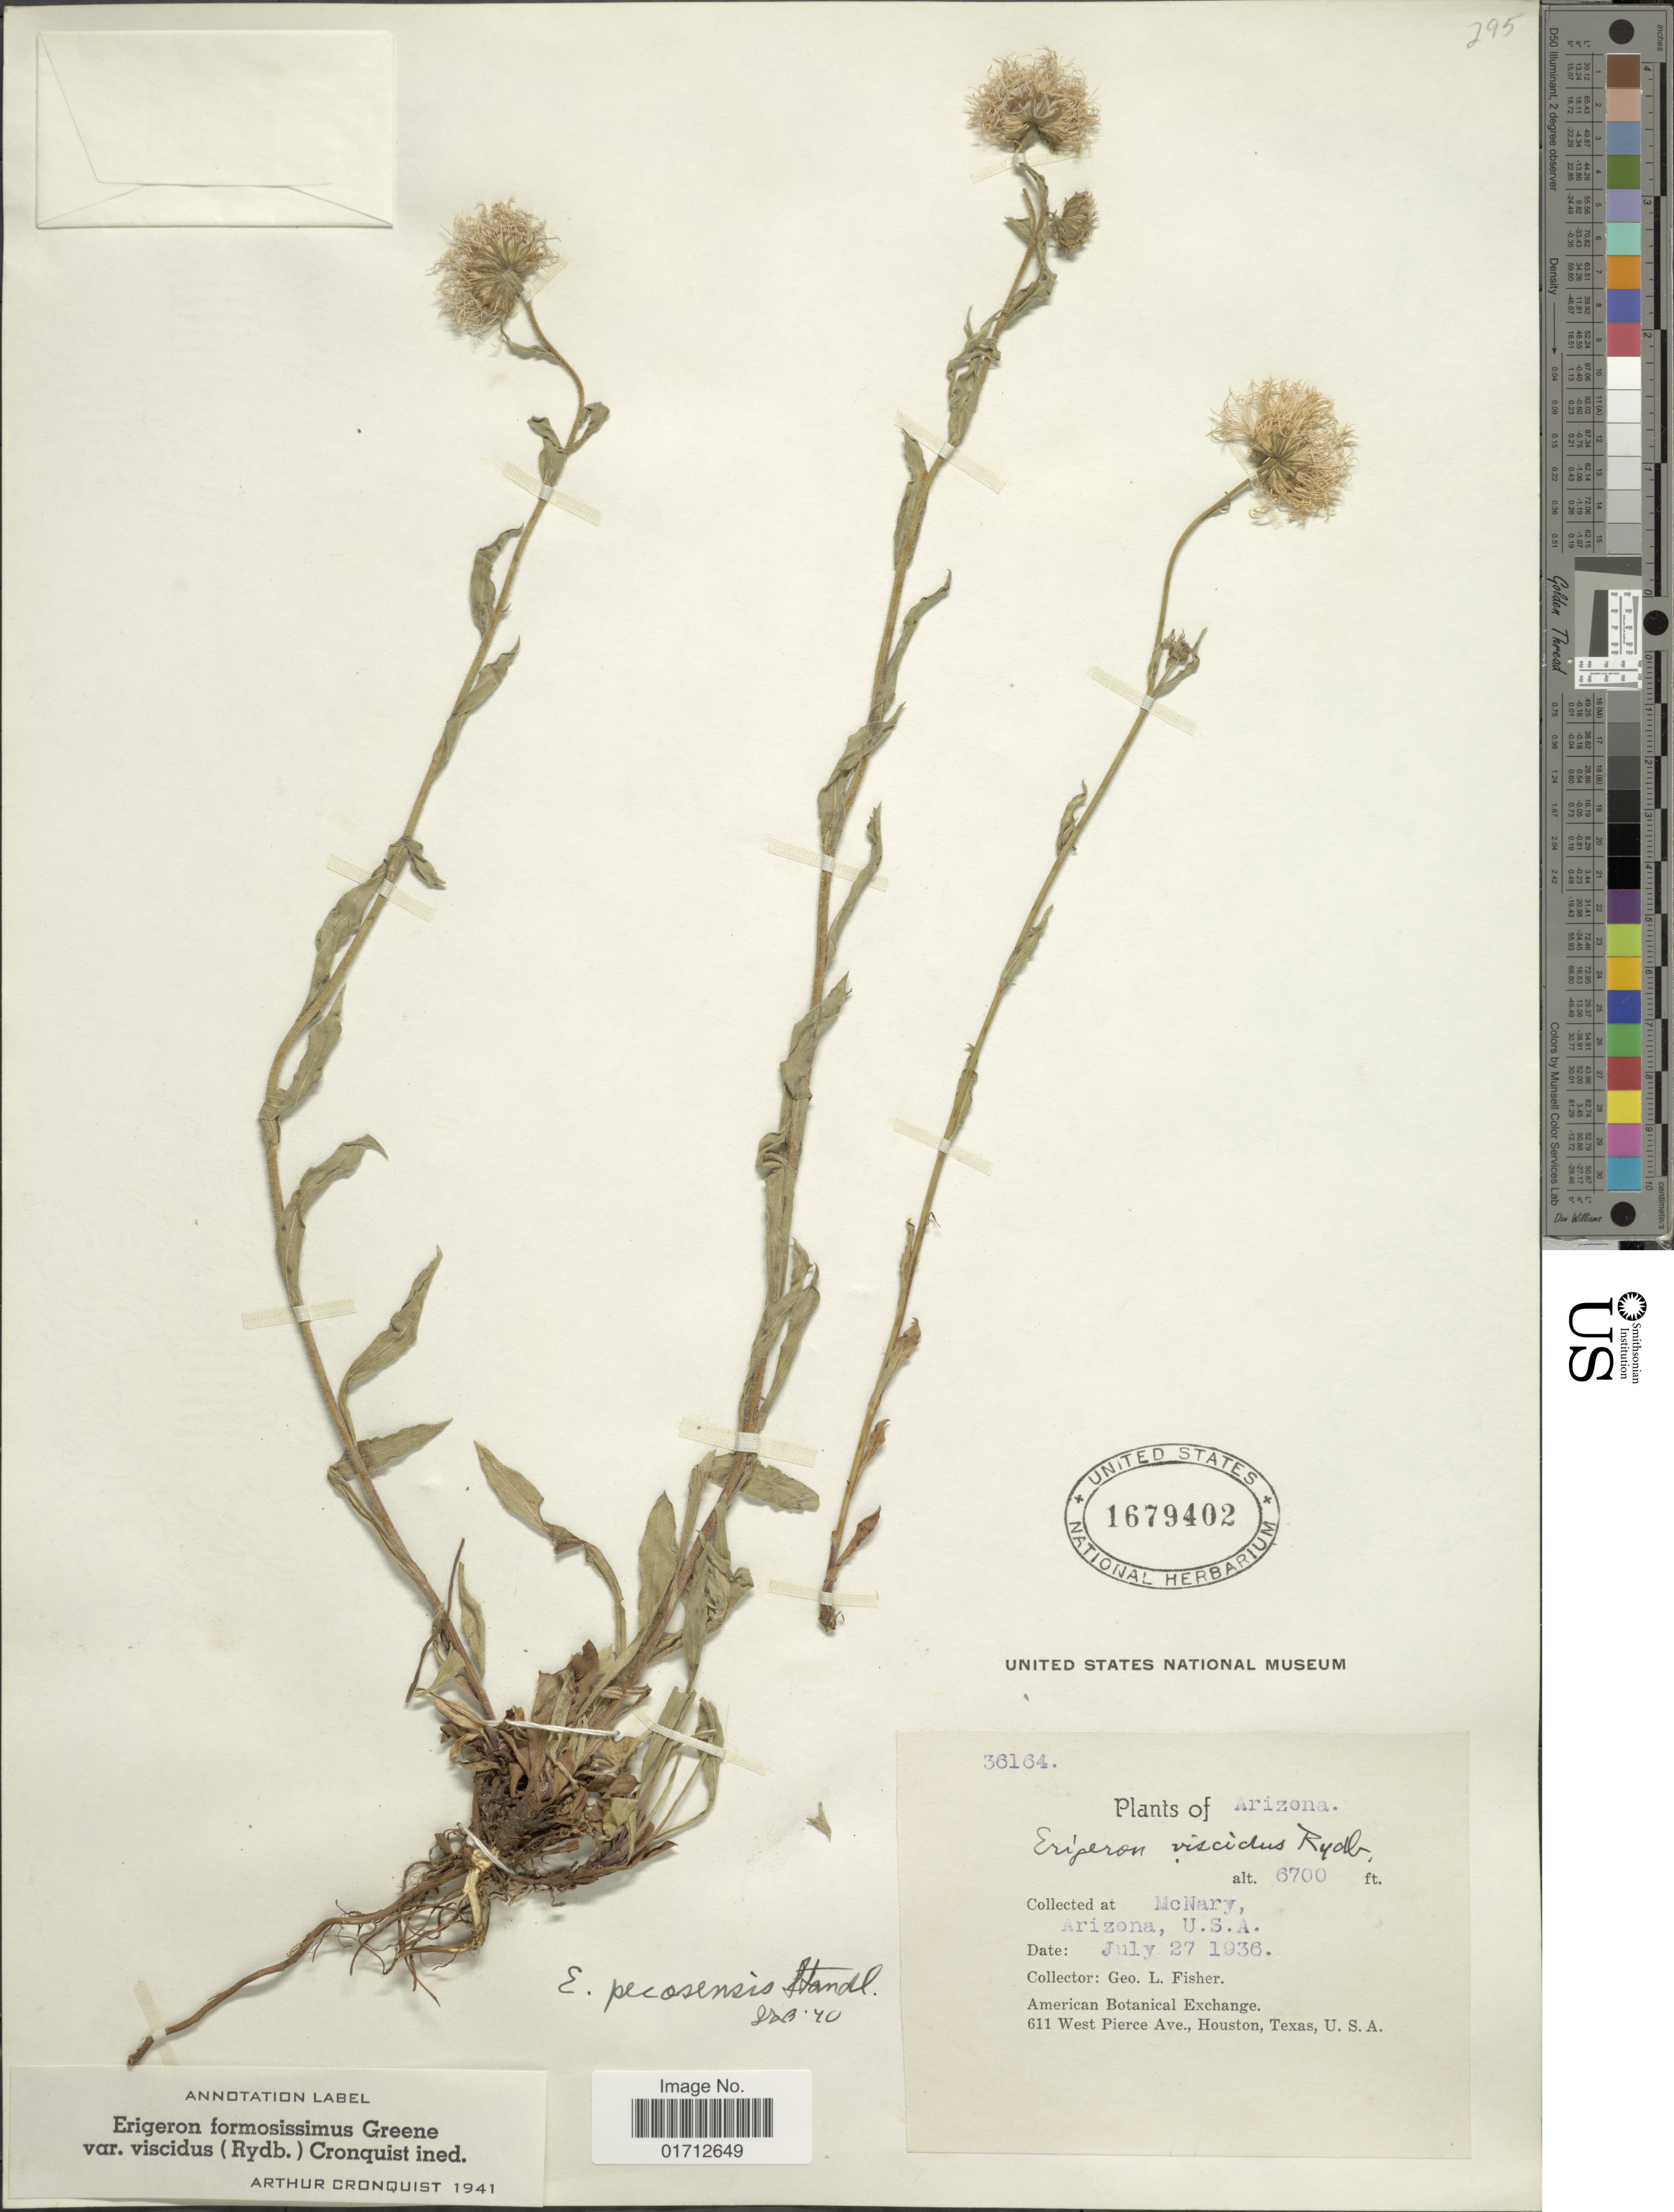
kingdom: Plantae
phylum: Tracheophyta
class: Magnoliopsida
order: Asterales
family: Asteraceae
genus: Erigeron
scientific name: Erigeron formosissimus var. viscidus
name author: (Rydb.) Cronq.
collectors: G. L. Fisher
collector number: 36164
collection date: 1936-07-27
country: United States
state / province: Arizona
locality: McNary.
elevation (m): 2042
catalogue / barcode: US 1679402